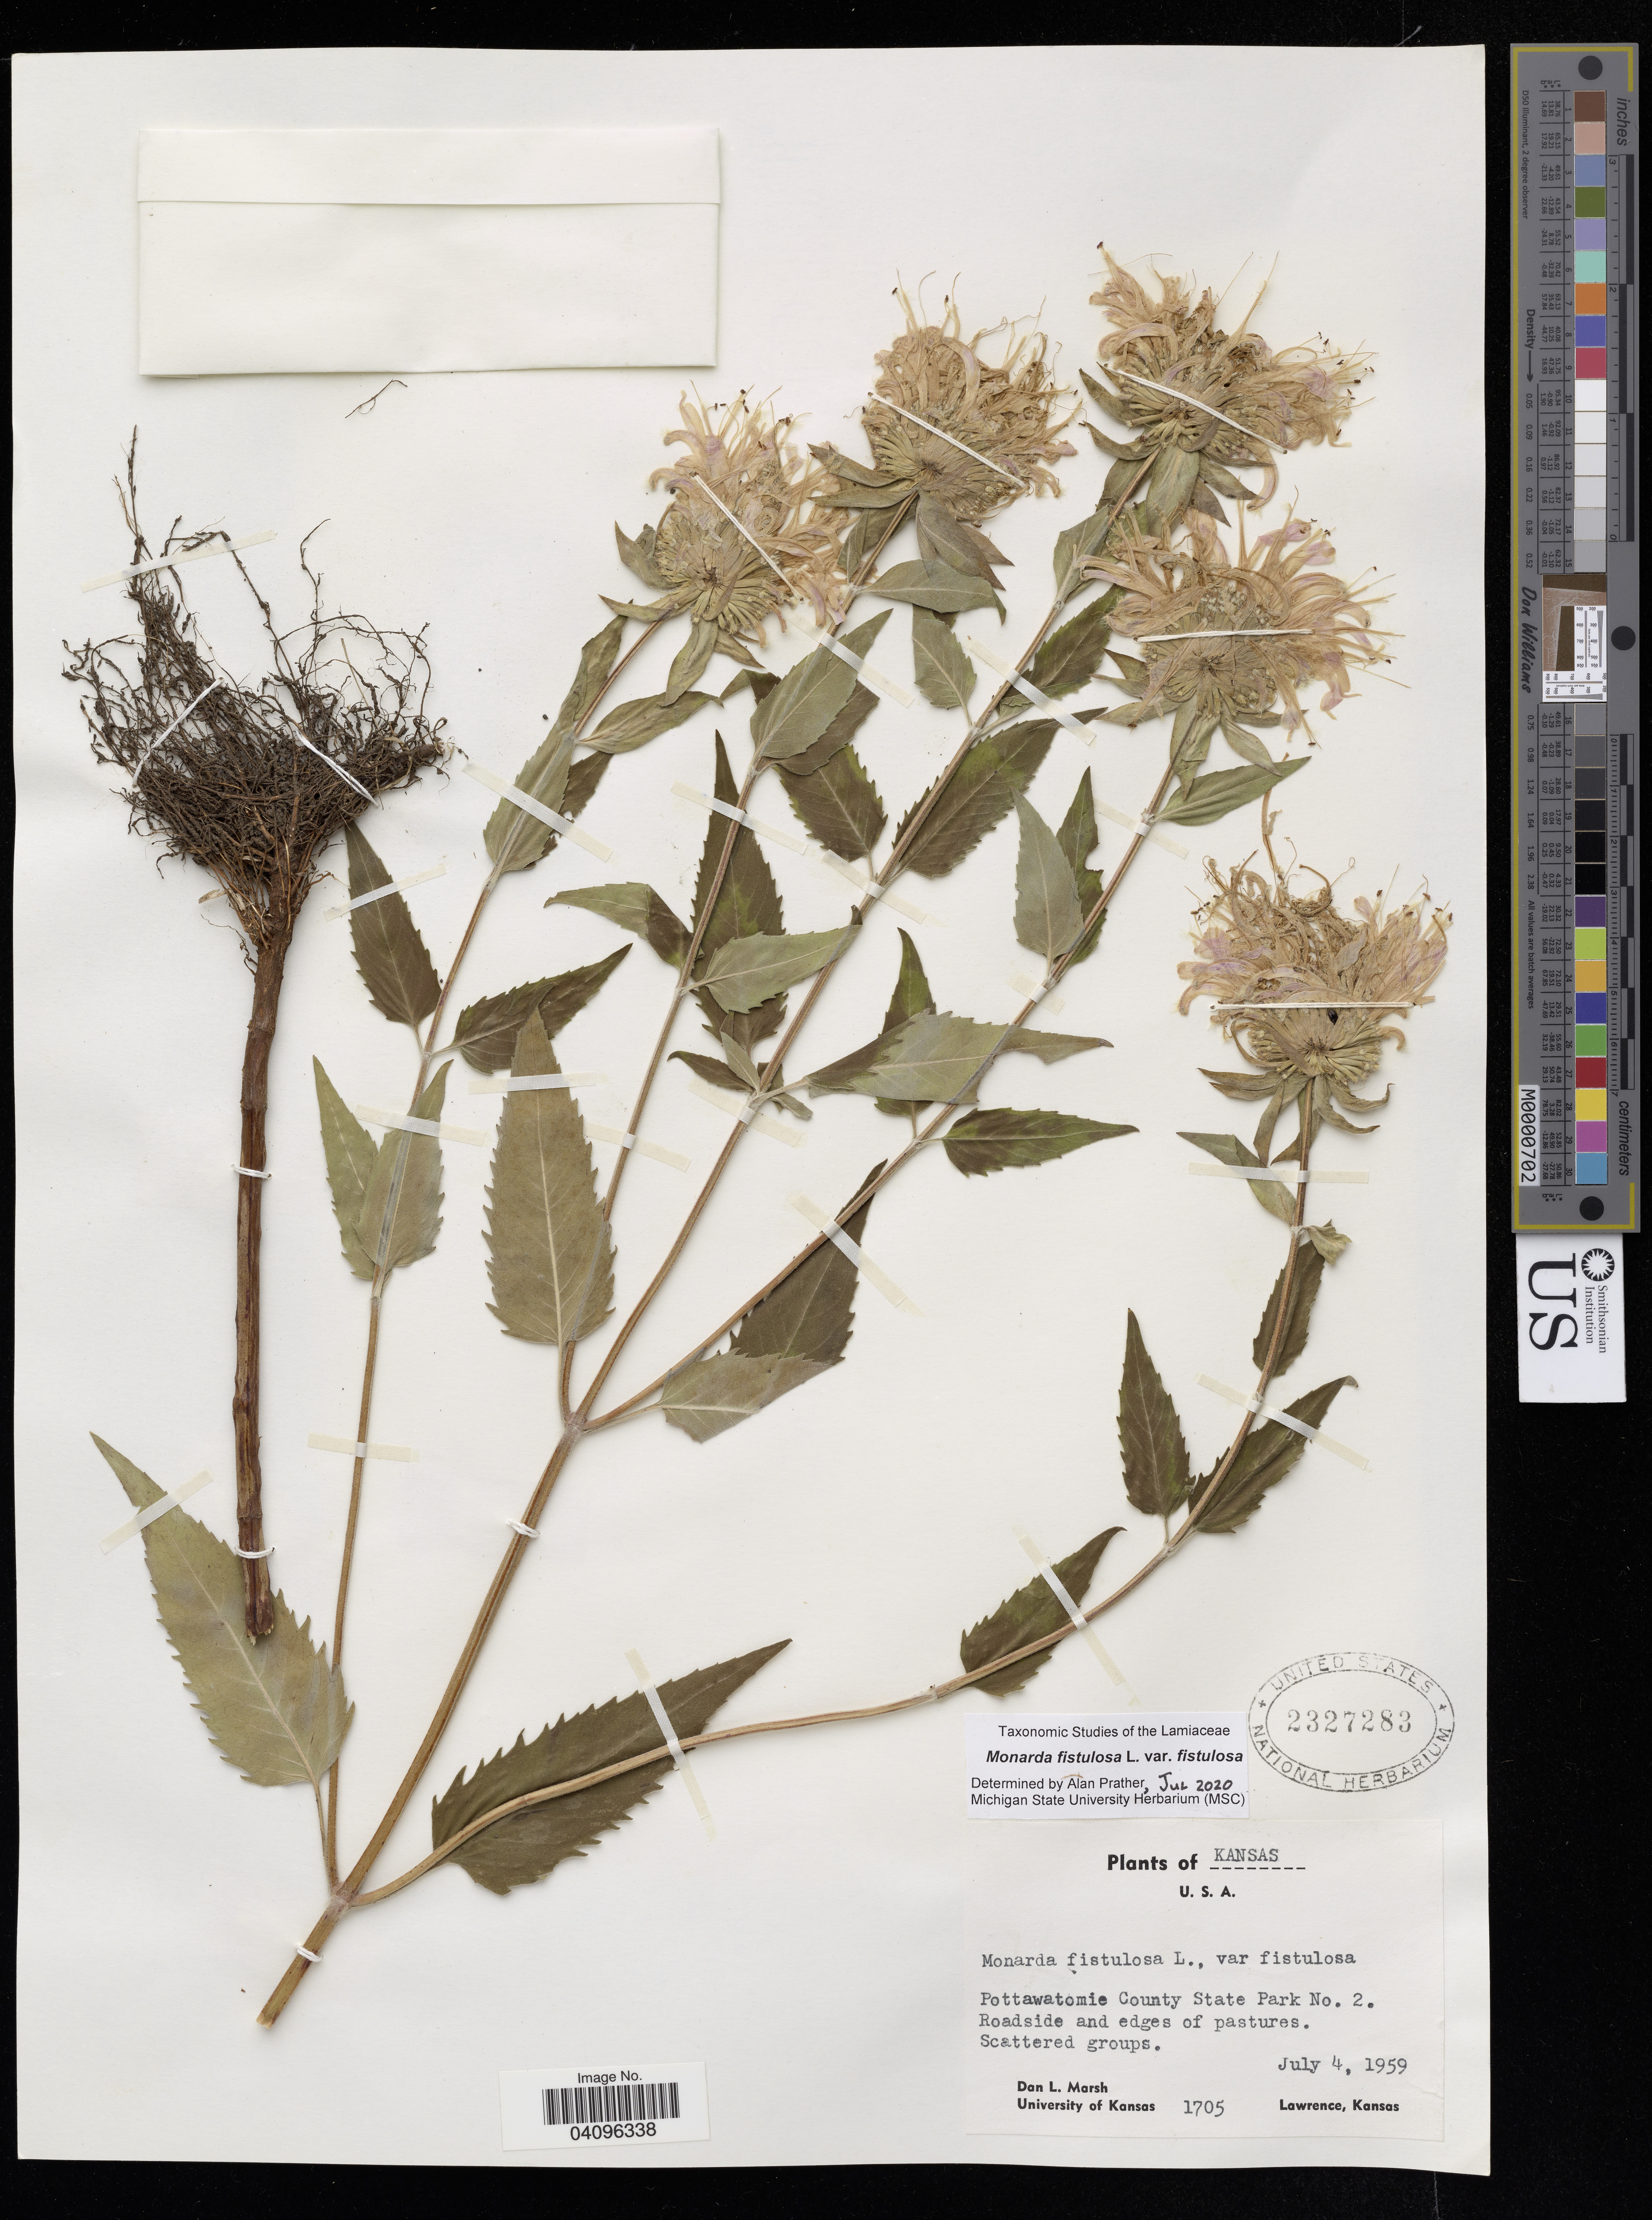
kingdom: Plantae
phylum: Tracheophyta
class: Magnoliopsida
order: Lamiales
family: Lamiaceae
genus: Monarda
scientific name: Monarda fistulosa var. fistulosa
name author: L.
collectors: D. L. Marsh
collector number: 1705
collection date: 1959-07-04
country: United States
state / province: Kansas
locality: Pottawatomie County State Park No. 2.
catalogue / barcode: US 2327283